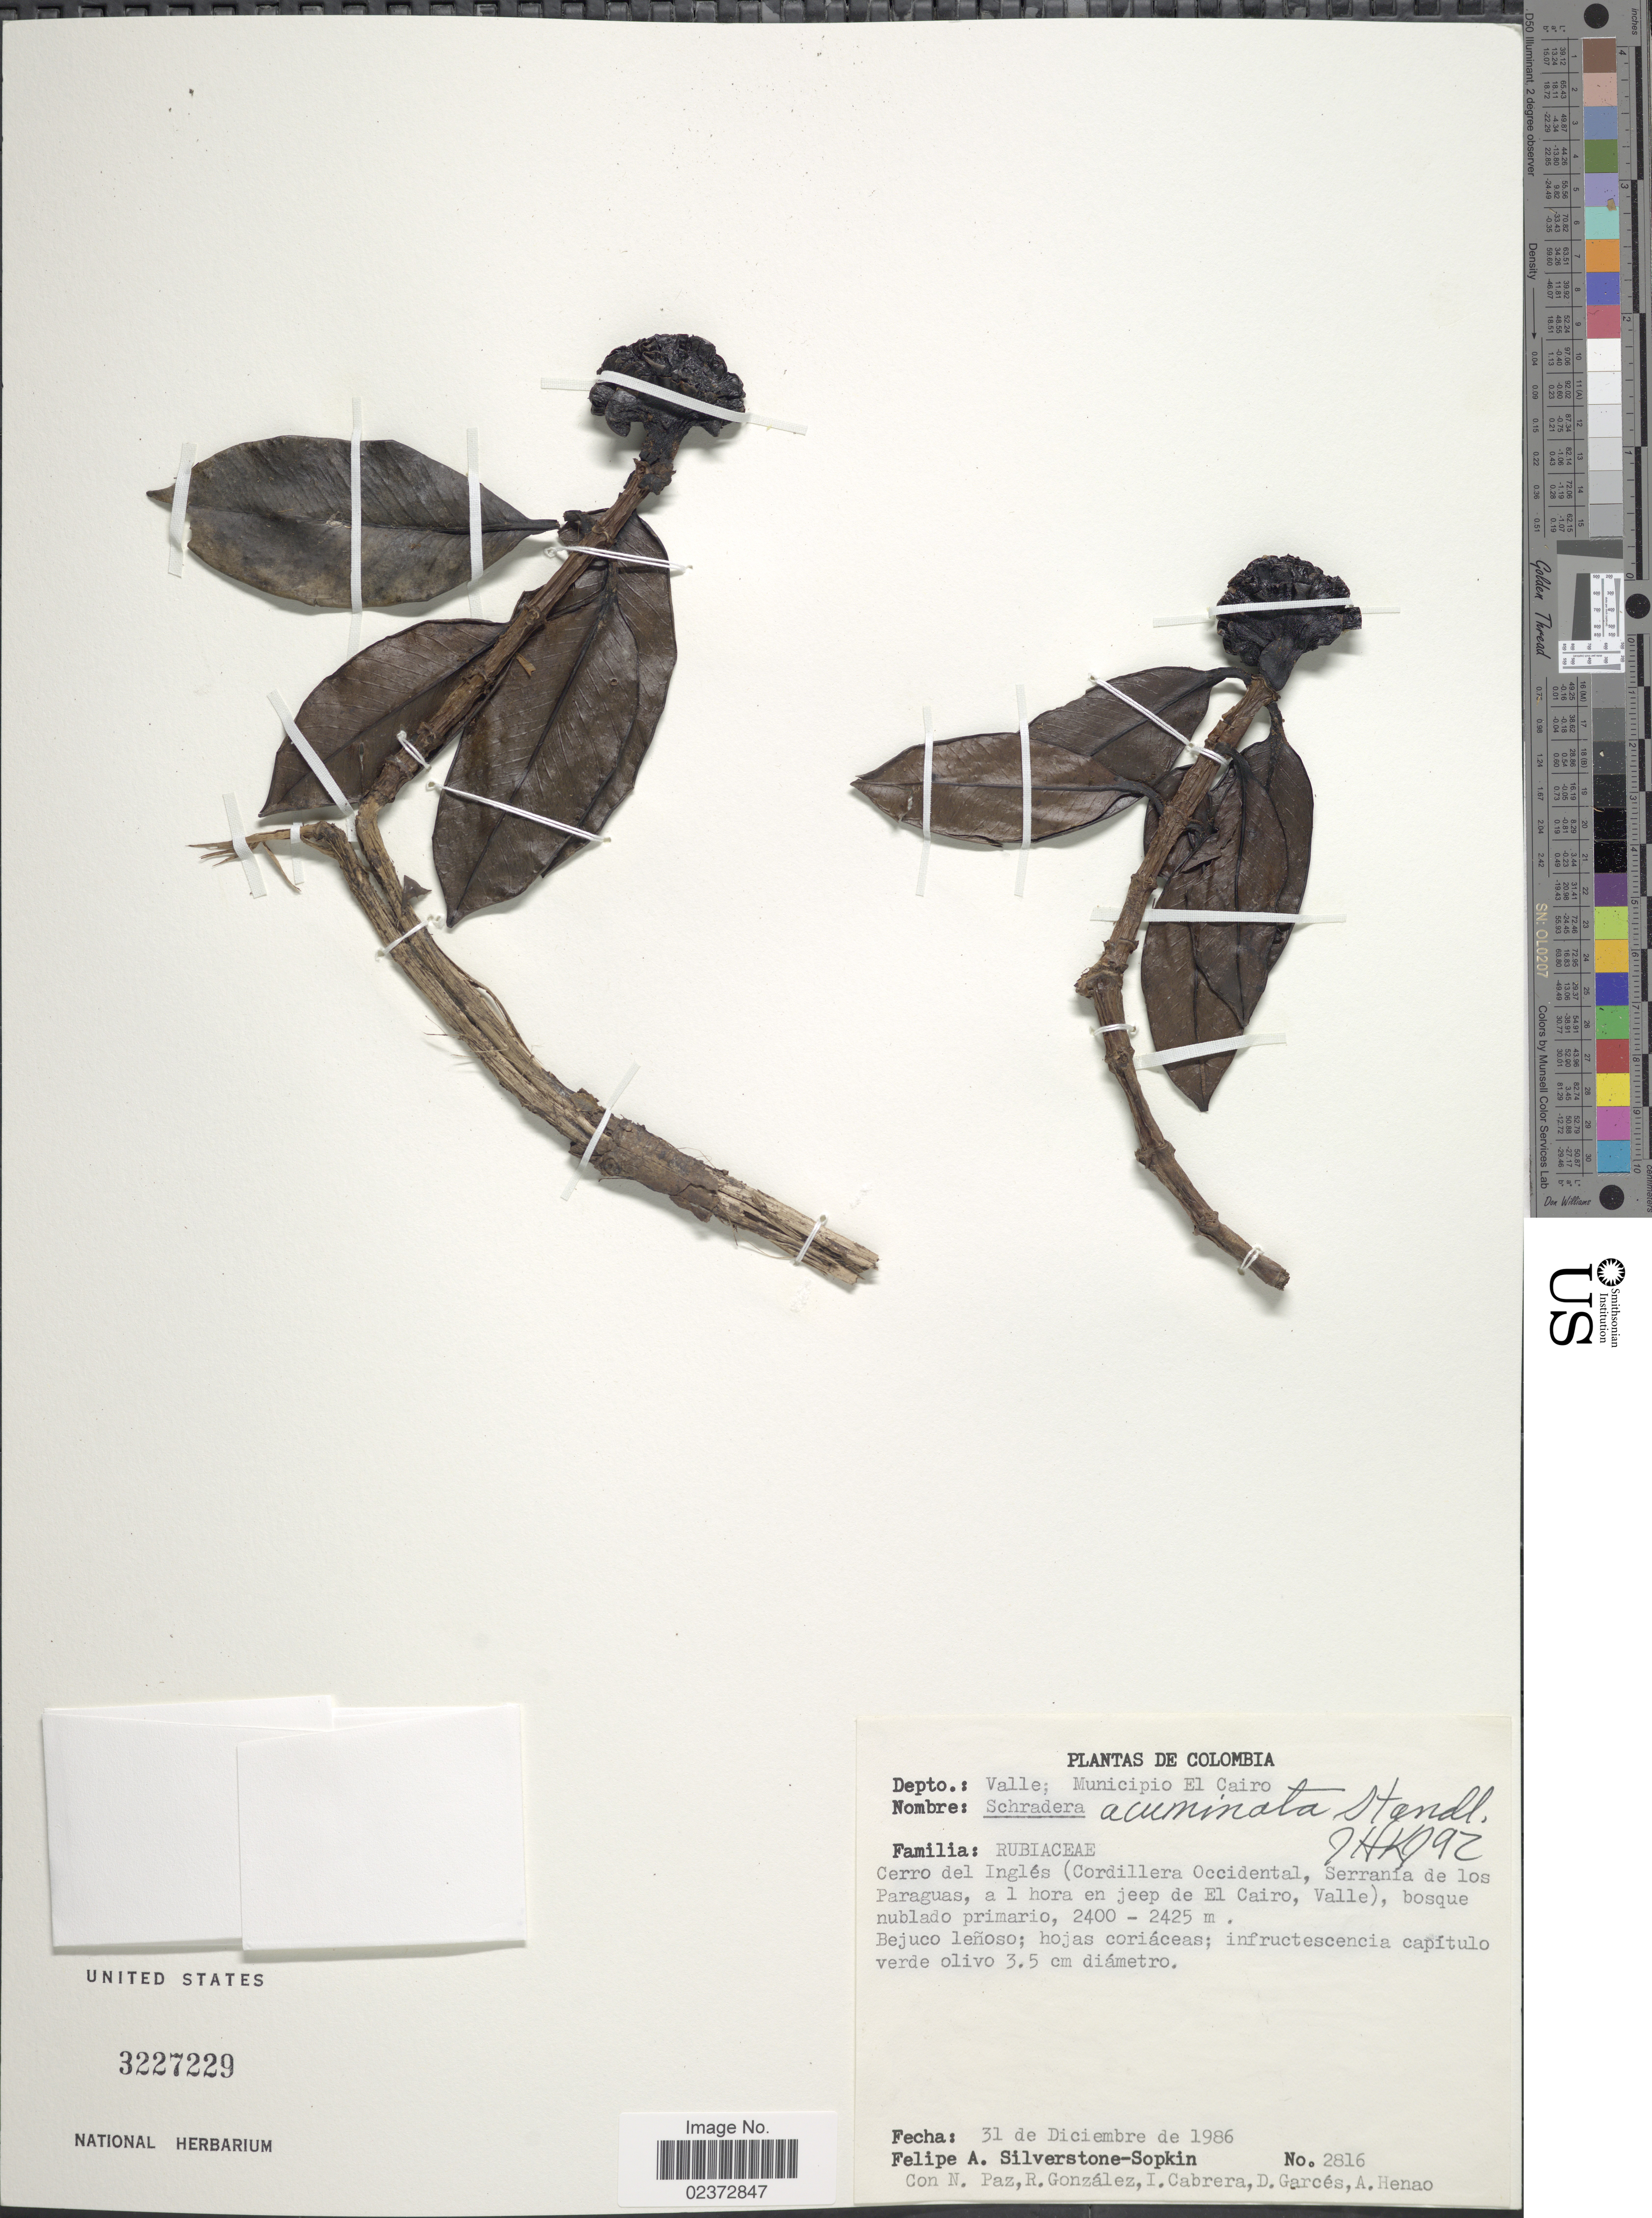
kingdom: Plantae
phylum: Tracheophyta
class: Magnoliopsida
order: Gentianales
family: Rubiaceae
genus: Schradera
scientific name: Schradera acuminata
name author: Standl.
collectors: P. A. Silverstone-Sopkin, N. Paz, R. González, I. Cabrera & et al.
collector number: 2816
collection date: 1986-12-31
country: Colombia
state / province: Valle del Cauca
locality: Municipio El Cairo, Cerro del Inglés (Cordillera Occidental, Serrania de los Paraguas, a l hora en jeep de El Cairo, Valle), bosque nublado primario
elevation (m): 2400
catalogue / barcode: US 3227229